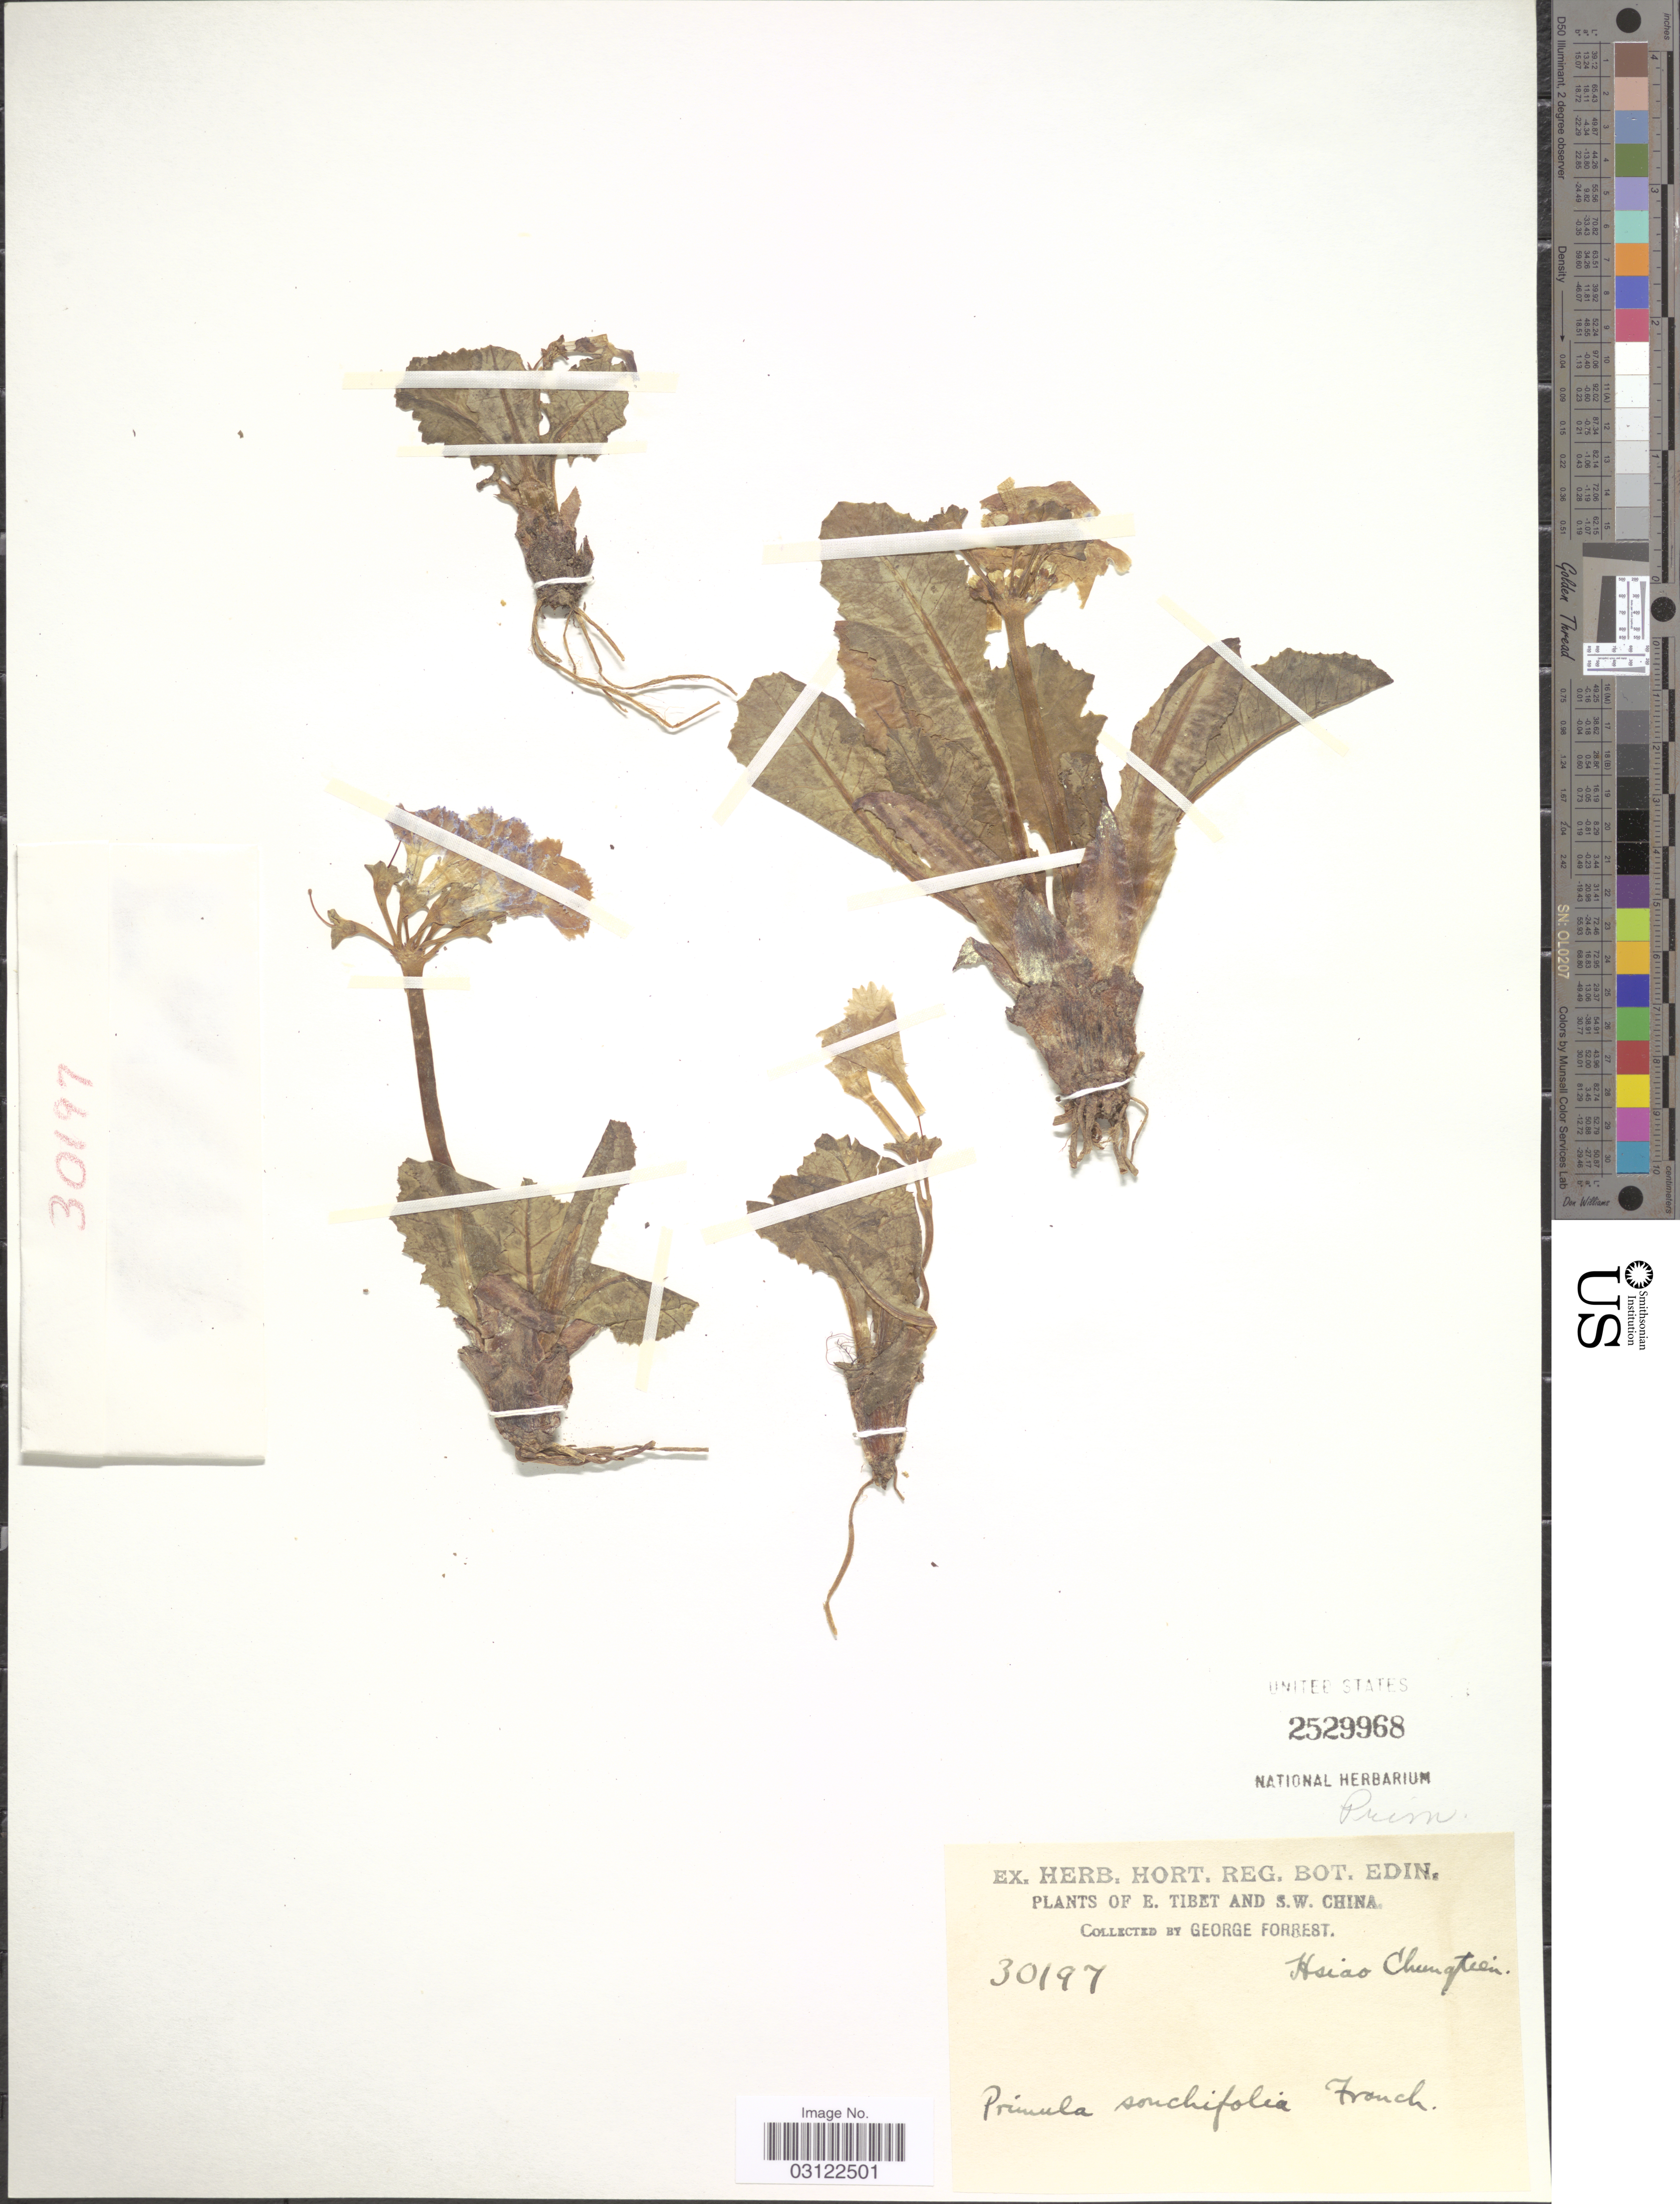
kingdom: Plantae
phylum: Tracheophyta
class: Magnoliopsida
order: Ericales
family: Primulaceae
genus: Primula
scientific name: Primula sonchifolia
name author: Franch.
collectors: G. Forrest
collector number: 30197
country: China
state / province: Xizang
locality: E. Tibet and S.W. China. Hsiao Chungtien.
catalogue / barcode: US 2529968